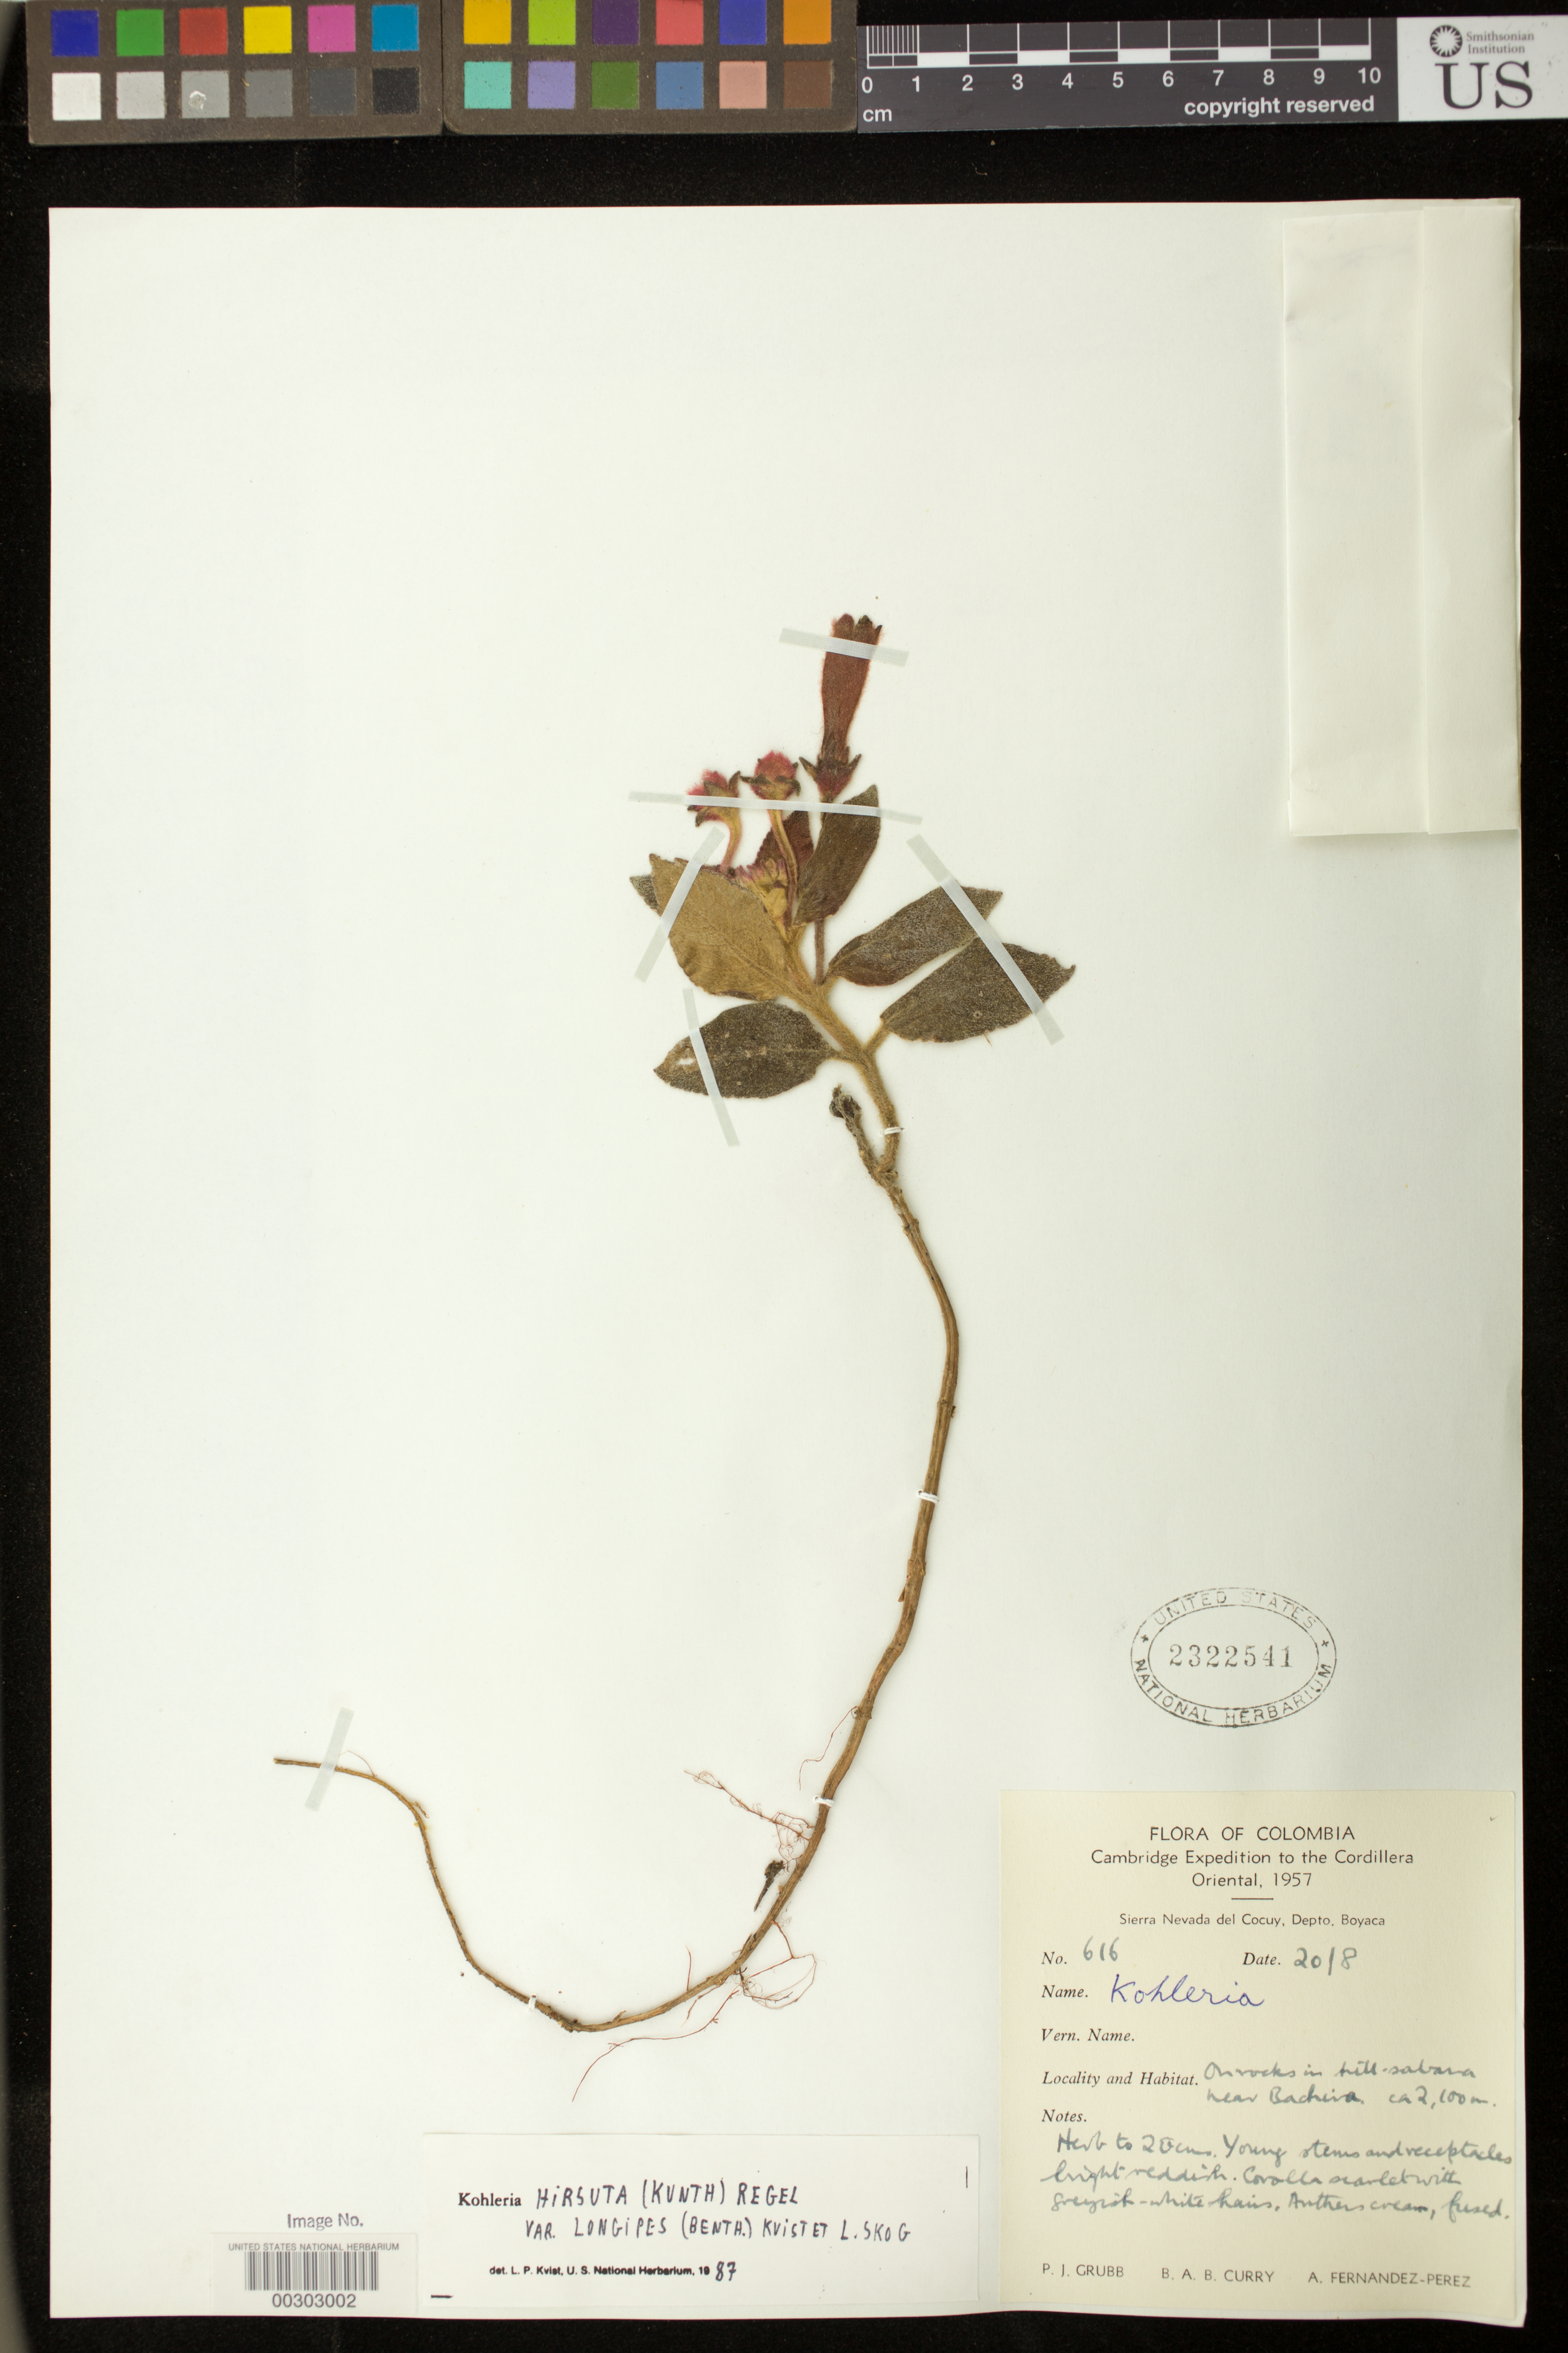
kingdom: Plantae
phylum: Tracheophyta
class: Magnoliopsida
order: Lamiales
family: Gesneriaceae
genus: Kohleria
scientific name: Kohleria hirsuta var. longipes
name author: (Benth.) L.P. Kvist & L.E. Skog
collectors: P. J. Grubb, B. Curry & A. Fernández-Pérez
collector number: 616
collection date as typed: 20 Aug 1957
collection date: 1957-08-20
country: Colombia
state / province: Boyacá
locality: Sierra Nevada del Cocuy, near Bachira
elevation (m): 2100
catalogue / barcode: US 2322541